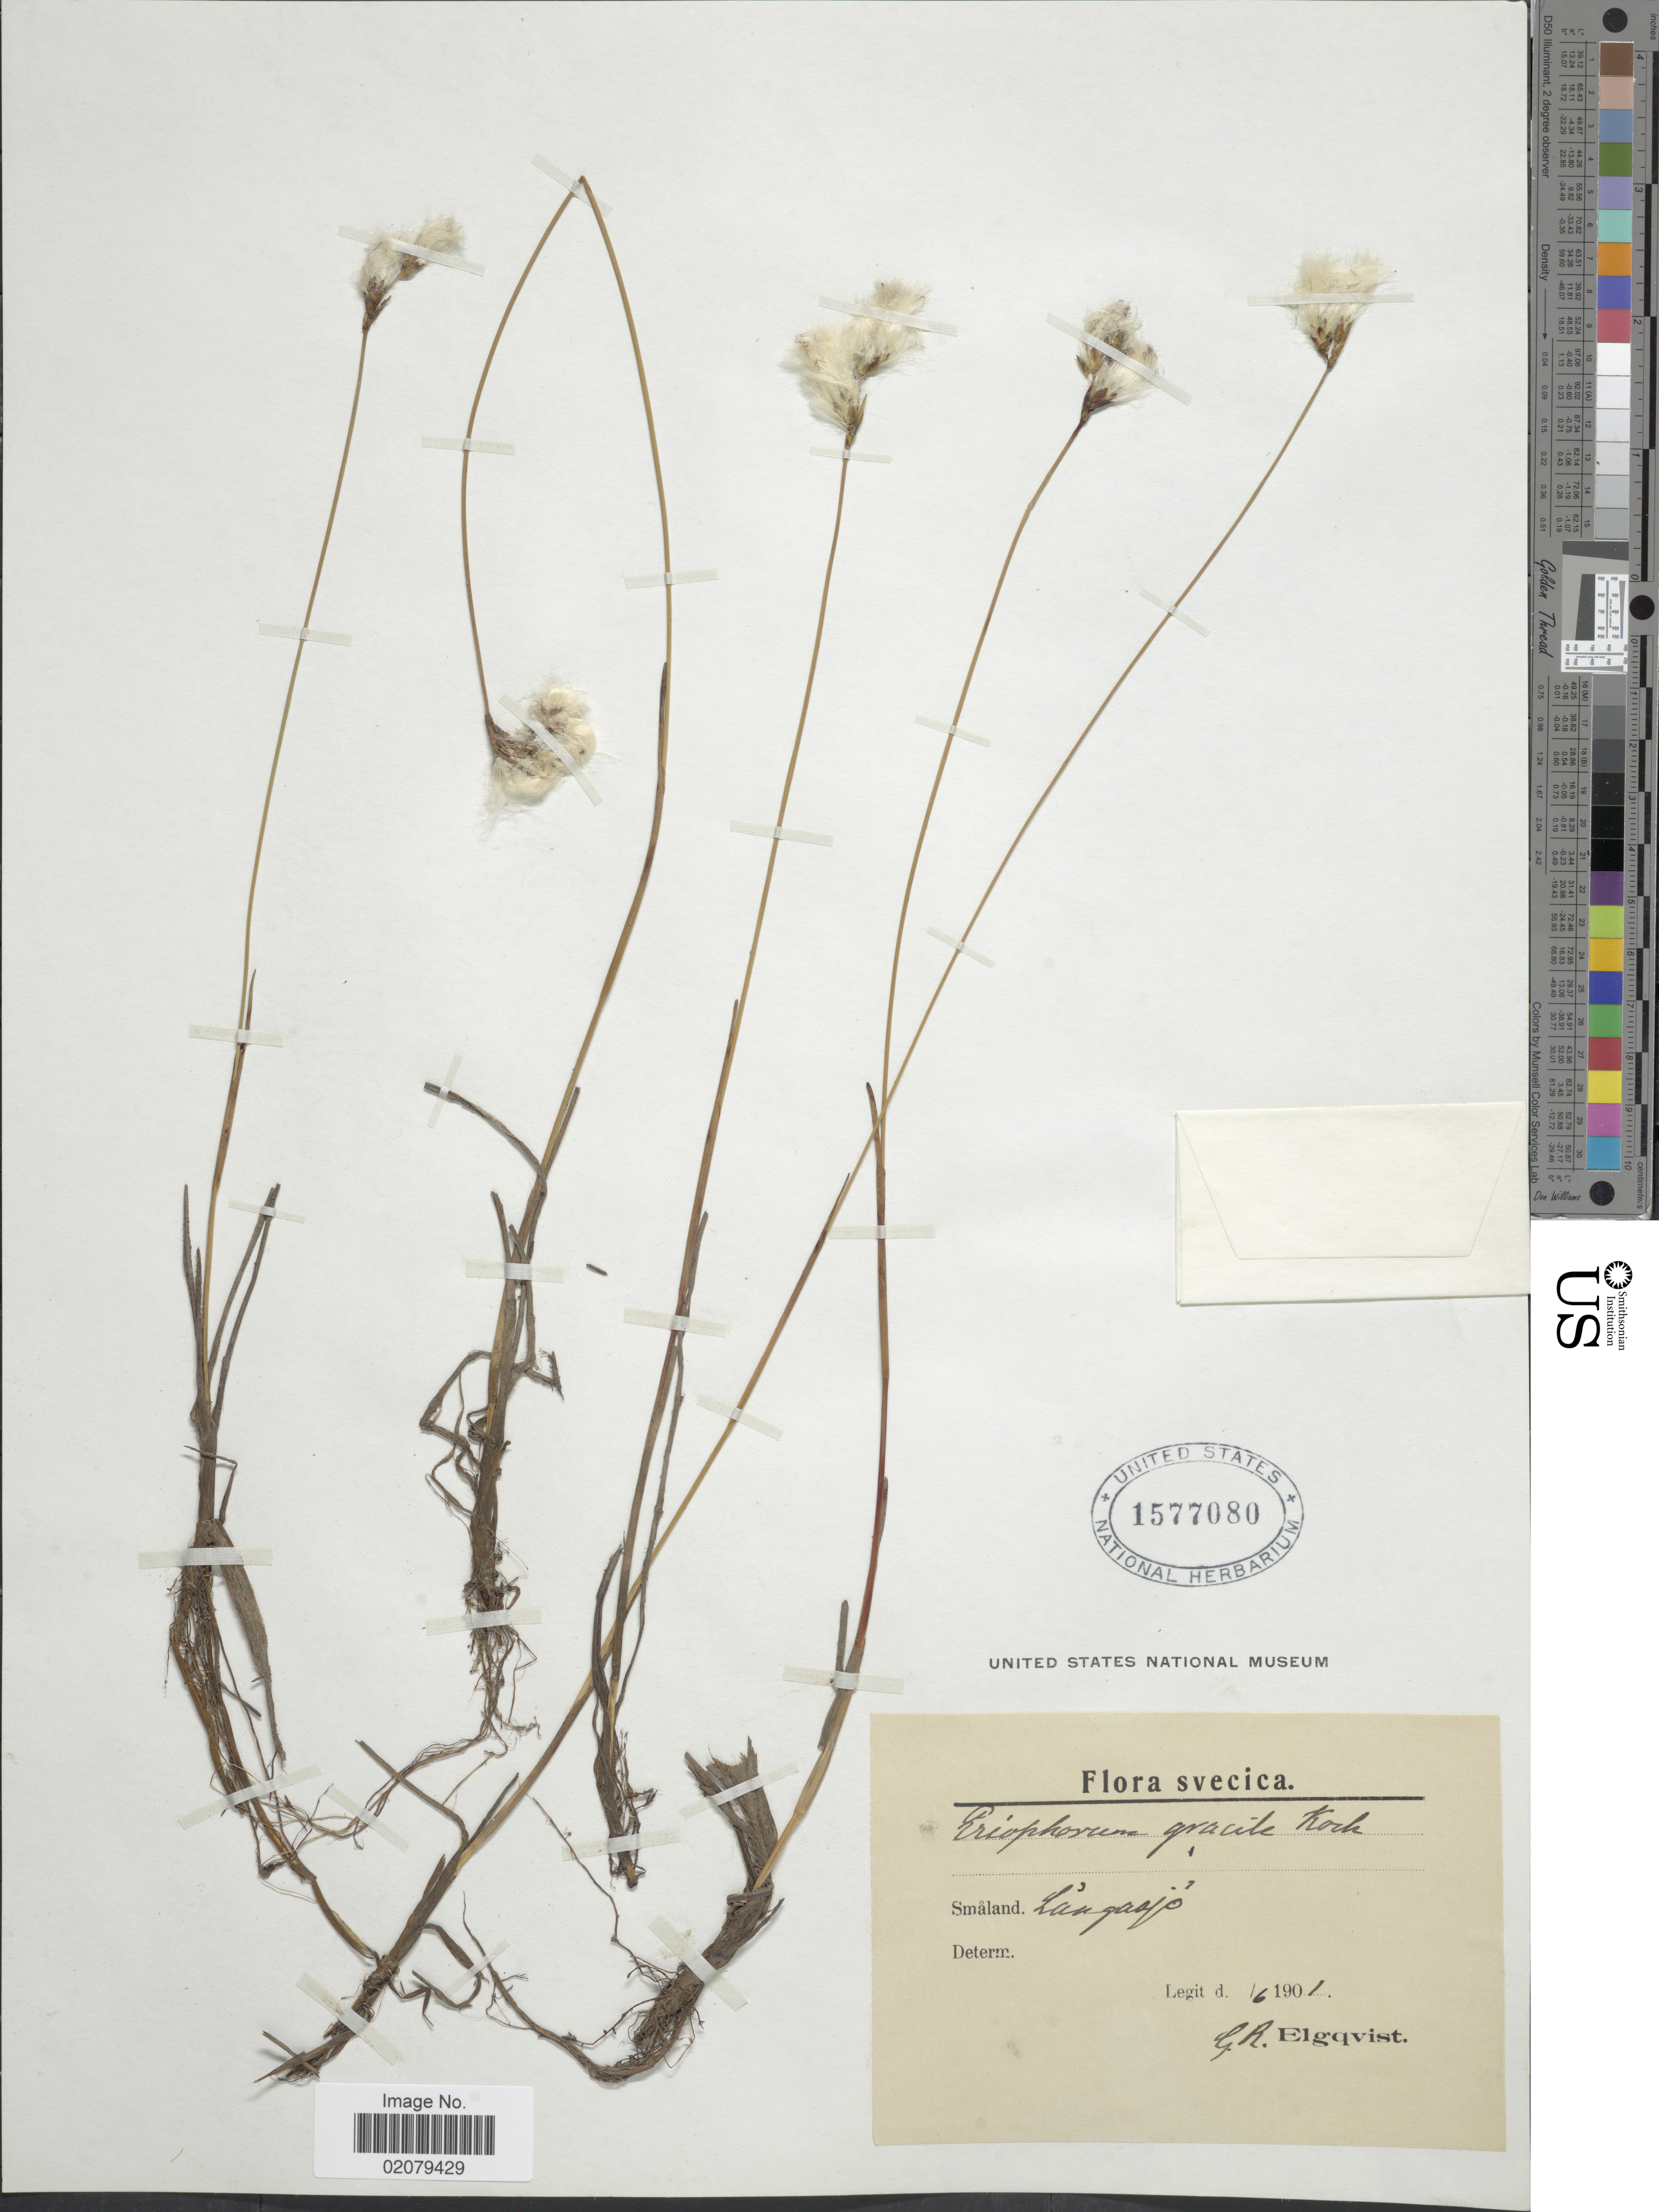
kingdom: Plantae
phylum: Tracheophyta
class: Liliopsida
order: Poales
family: Cyperaceae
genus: Eriophorum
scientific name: Eriophorum gracile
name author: W.D.J. Koch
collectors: G. Elgqvist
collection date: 1901-06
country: Sweden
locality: Suecica, Smaland, Langasjo.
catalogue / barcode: US 1577080